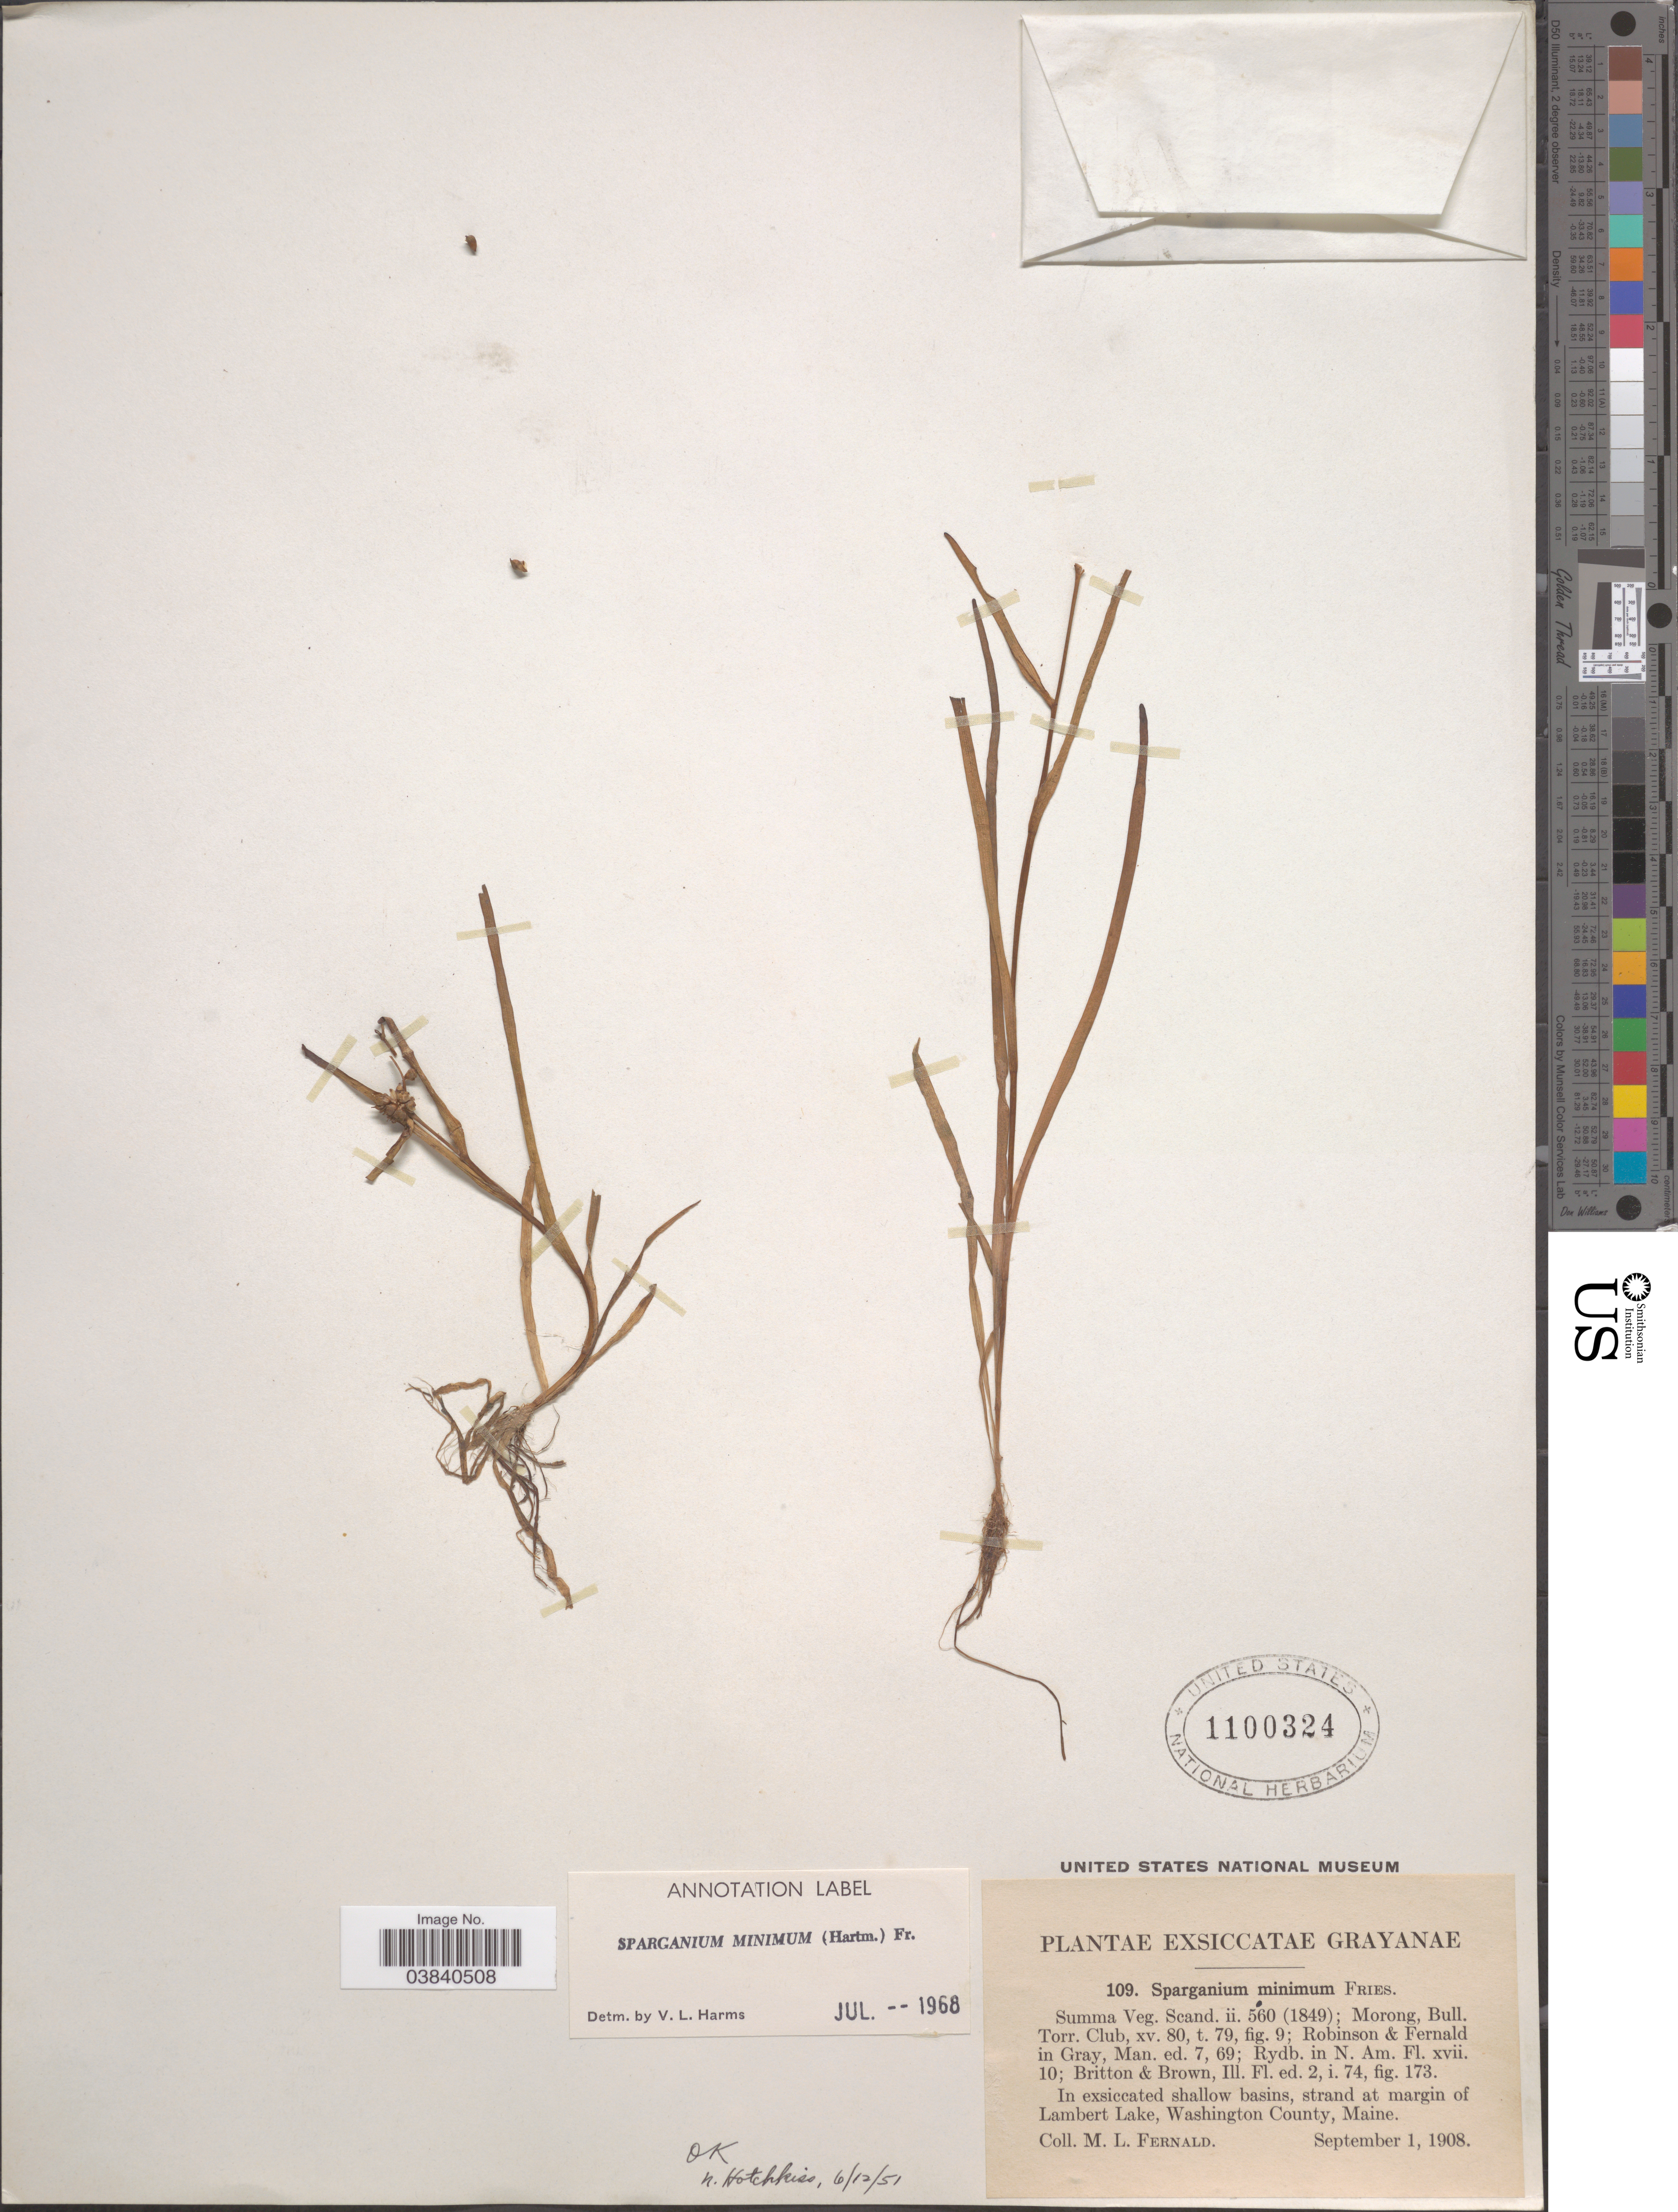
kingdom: Plantae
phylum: Tracheophyta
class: Liliopsida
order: Poales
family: Typhaceae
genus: Sparganium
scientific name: Sparganium minimum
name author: Wallr.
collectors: M. L. Fernald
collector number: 109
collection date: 1908-09-01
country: United States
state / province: Maine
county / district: Washington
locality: Grayanae. In exsiccated shallow basins, strand at margin of Lambert Lake,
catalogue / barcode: US 1100324